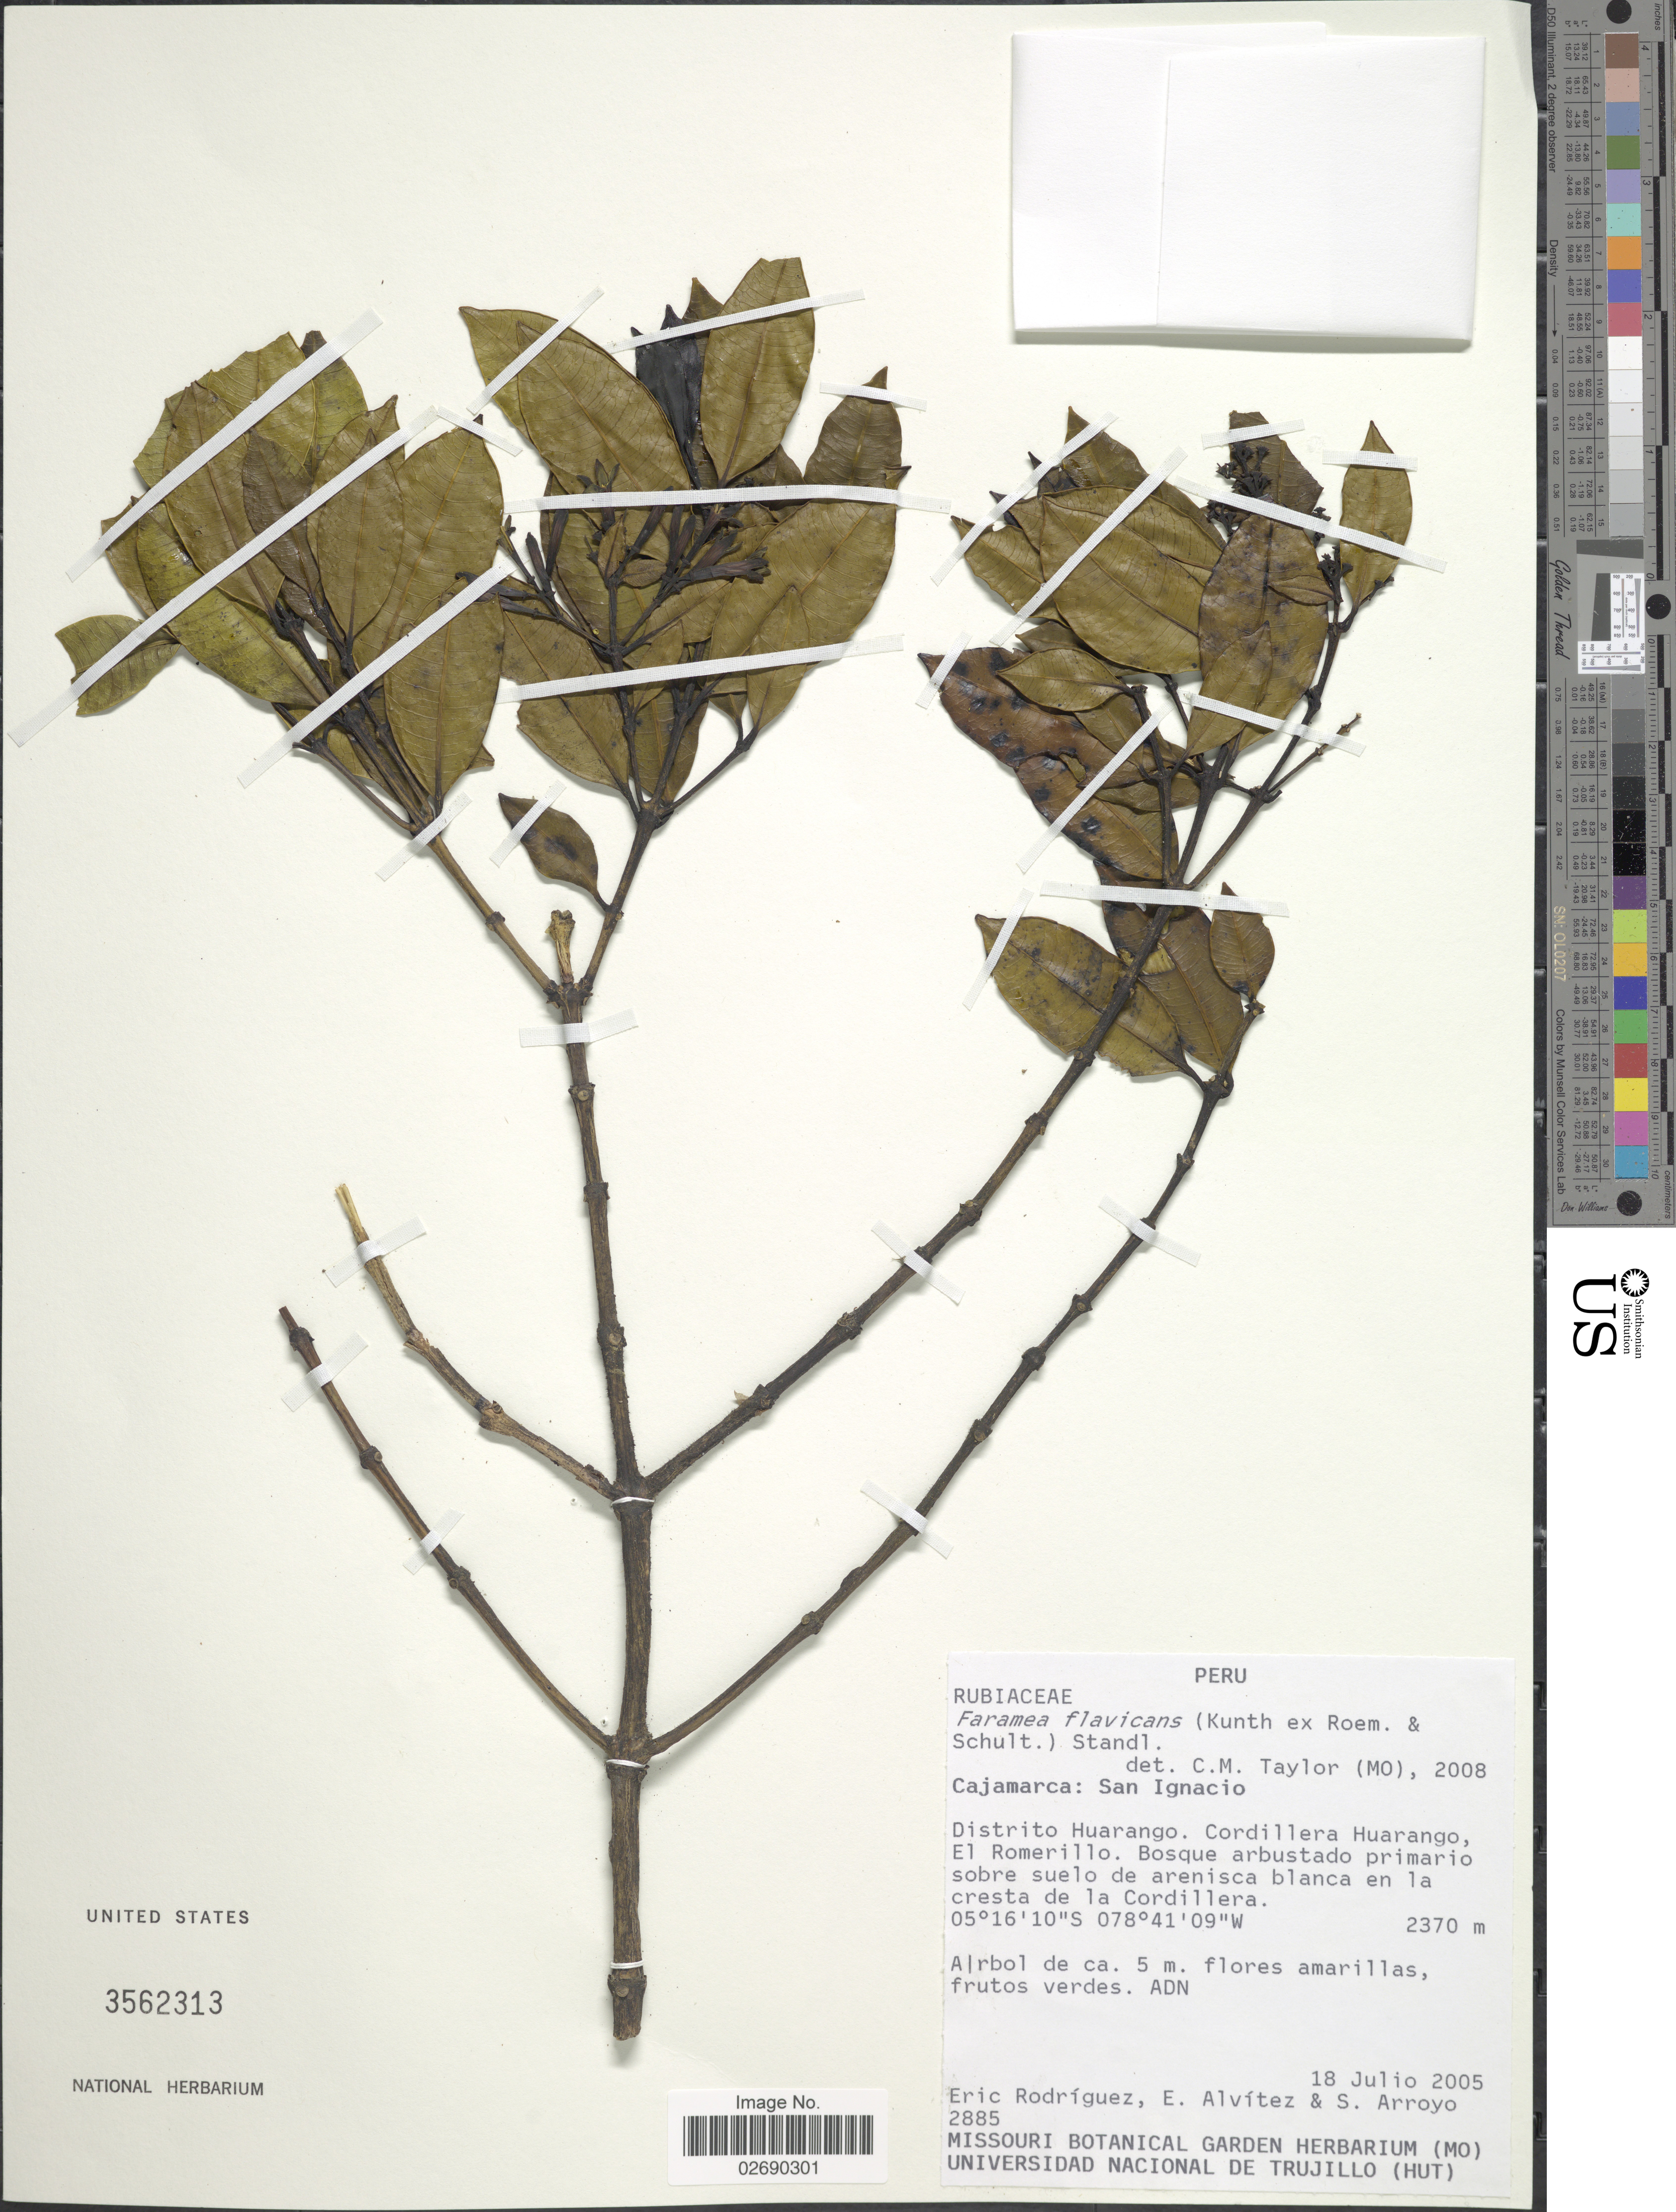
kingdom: Plantae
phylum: Tracheophyta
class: Magnoliopsida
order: Gentianales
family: Rubiaceae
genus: Faramea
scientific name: Faramea flavicans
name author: (Roem. & Schult.) Standl.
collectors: E. Rodriguez, E. Alvitez I. & Arroyo, S.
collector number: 2885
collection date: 2005-07-18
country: Peru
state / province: Cajamarca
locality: San Ignacio, Distrito Huarango. Cordillera Huarango, El Romerillo. Bosque arbustado primario sobre suelo de arenisca blanca en la cresta de la Cordillera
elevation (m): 2370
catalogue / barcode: US 3562313